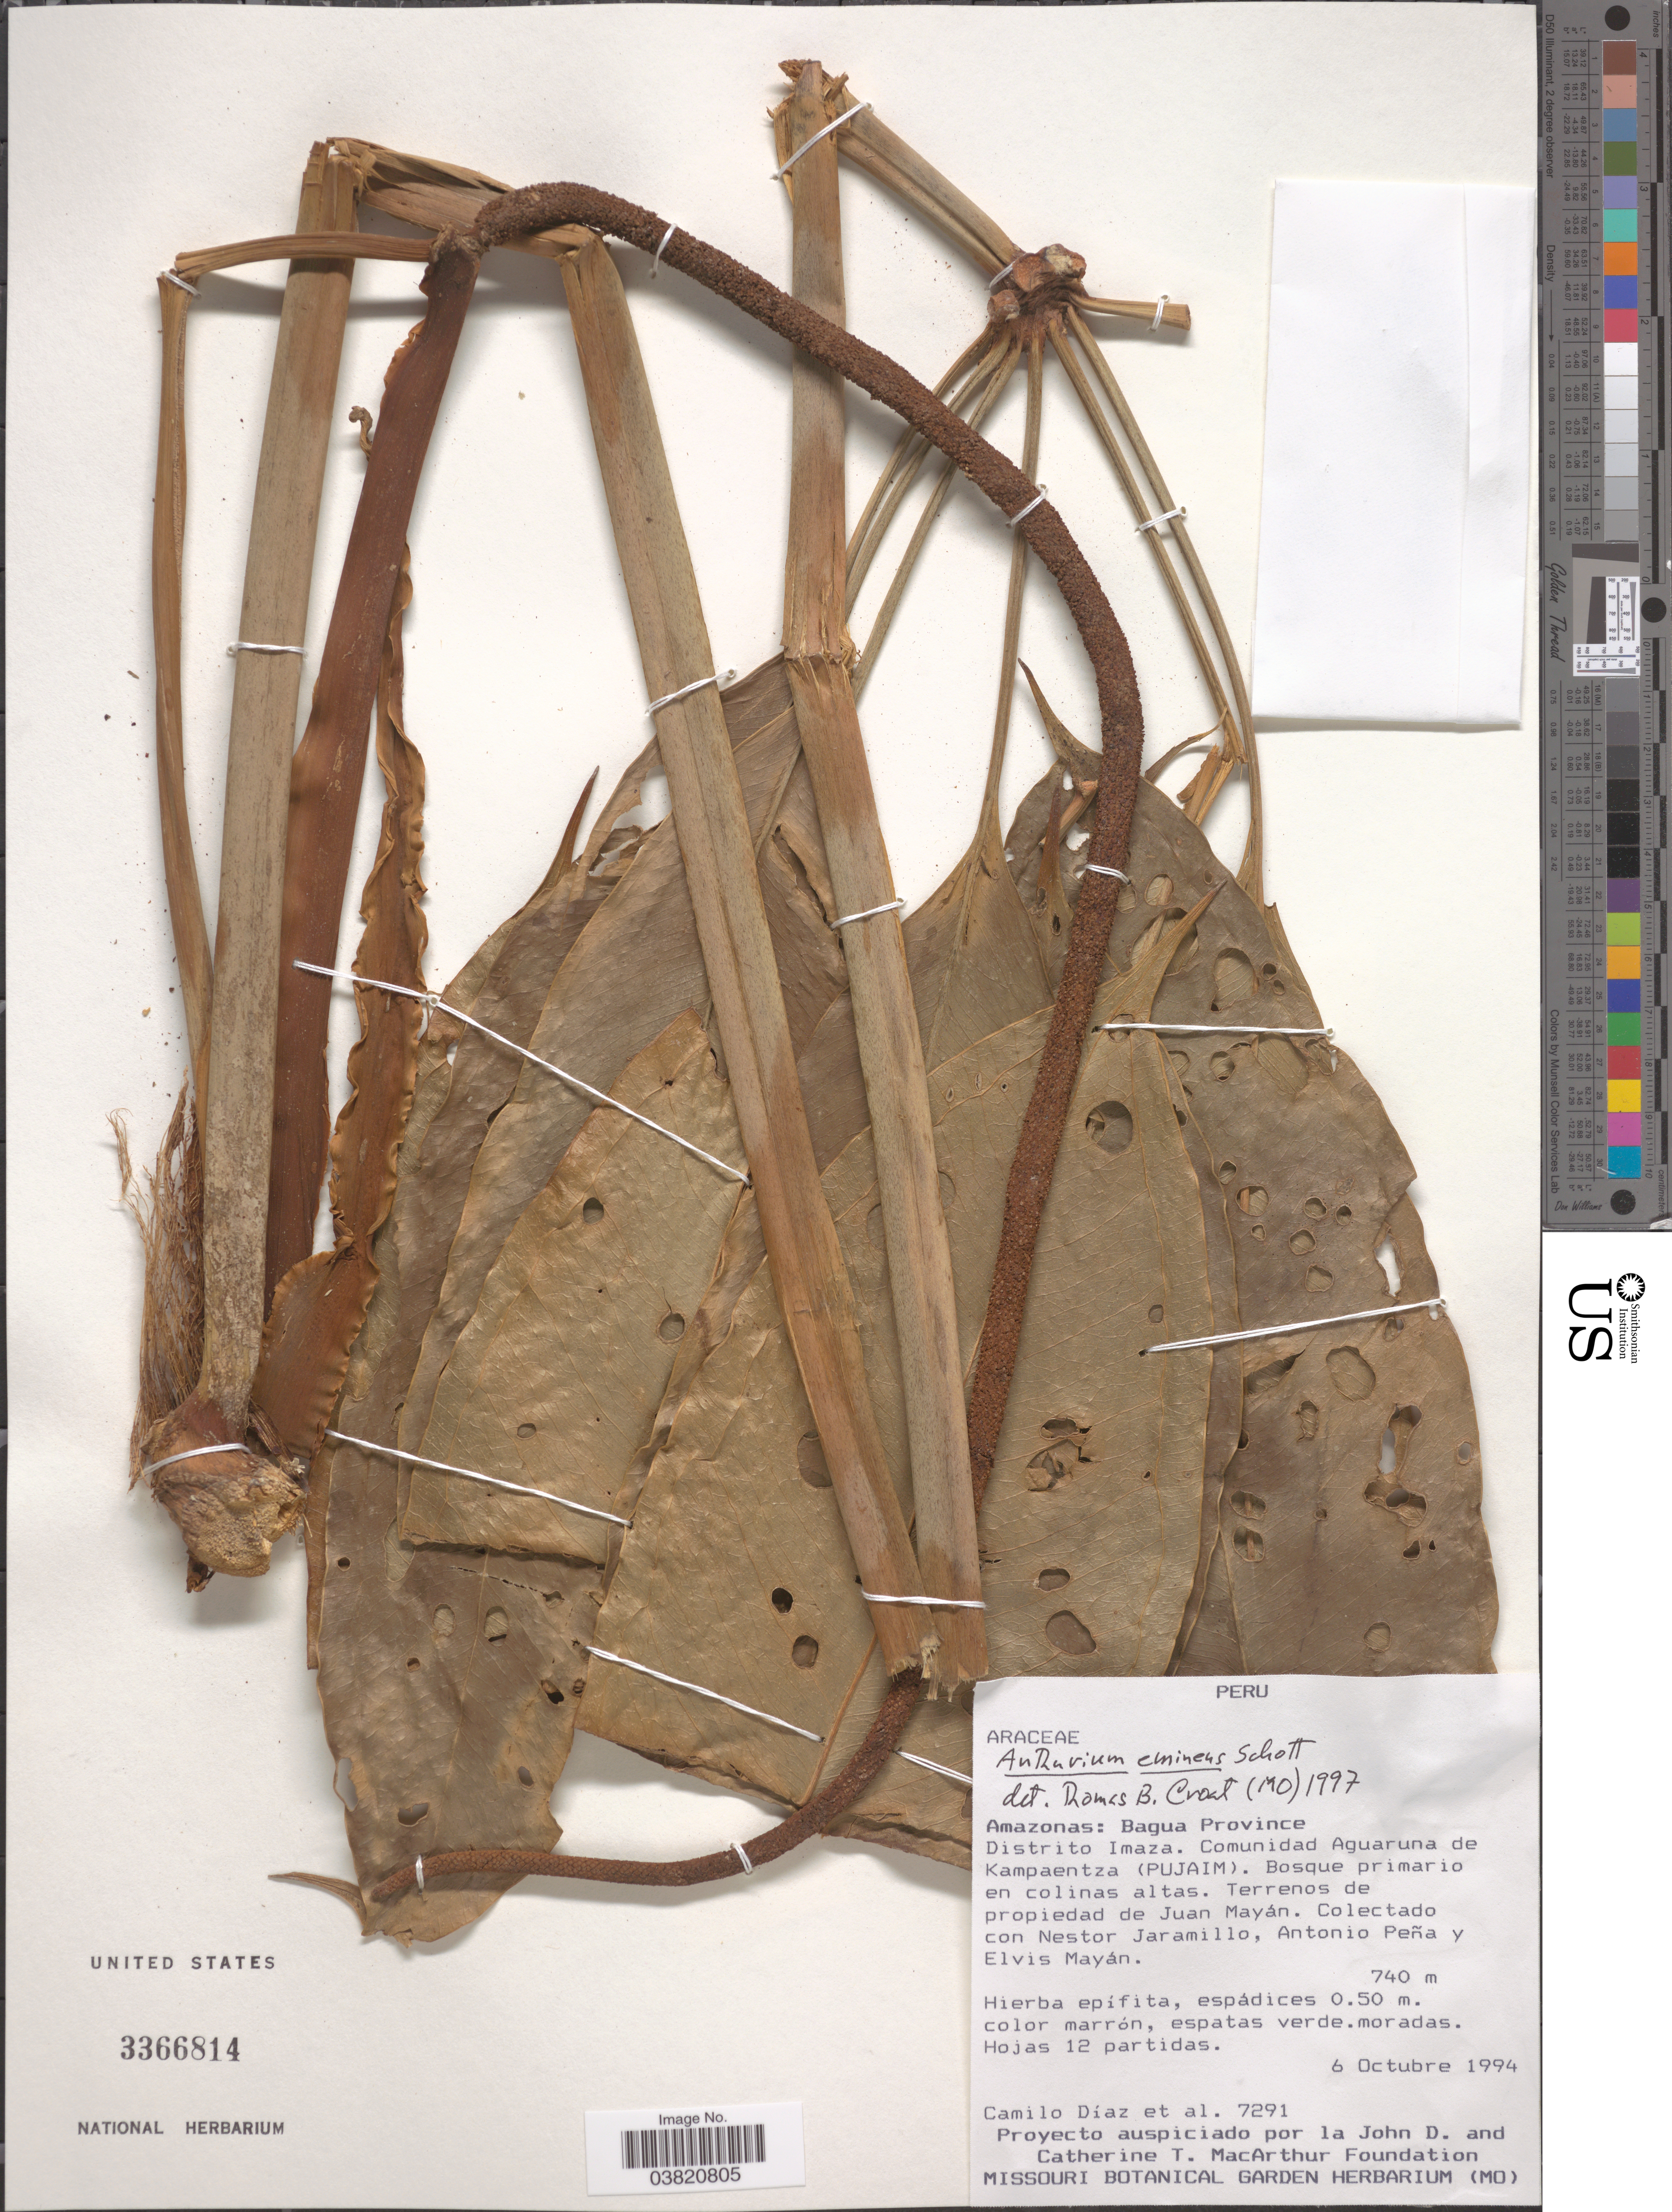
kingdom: Plantae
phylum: Tracheophyta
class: Liliopsida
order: Alismatales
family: Araceae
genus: Anthurium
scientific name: Anthurium eminens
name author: Schott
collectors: C. Díaz, N. Jaramillo, A. Pena & E. Mayan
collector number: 7291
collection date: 1994-10-06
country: Peru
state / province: Amazonas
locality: Bagua Province. Distrito Imaza. Comunidad Aguaruna de Kampaentza (PUJAIM). Terrenos de propiedad de Juan Mayán.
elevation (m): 740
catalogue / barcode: US 3366814